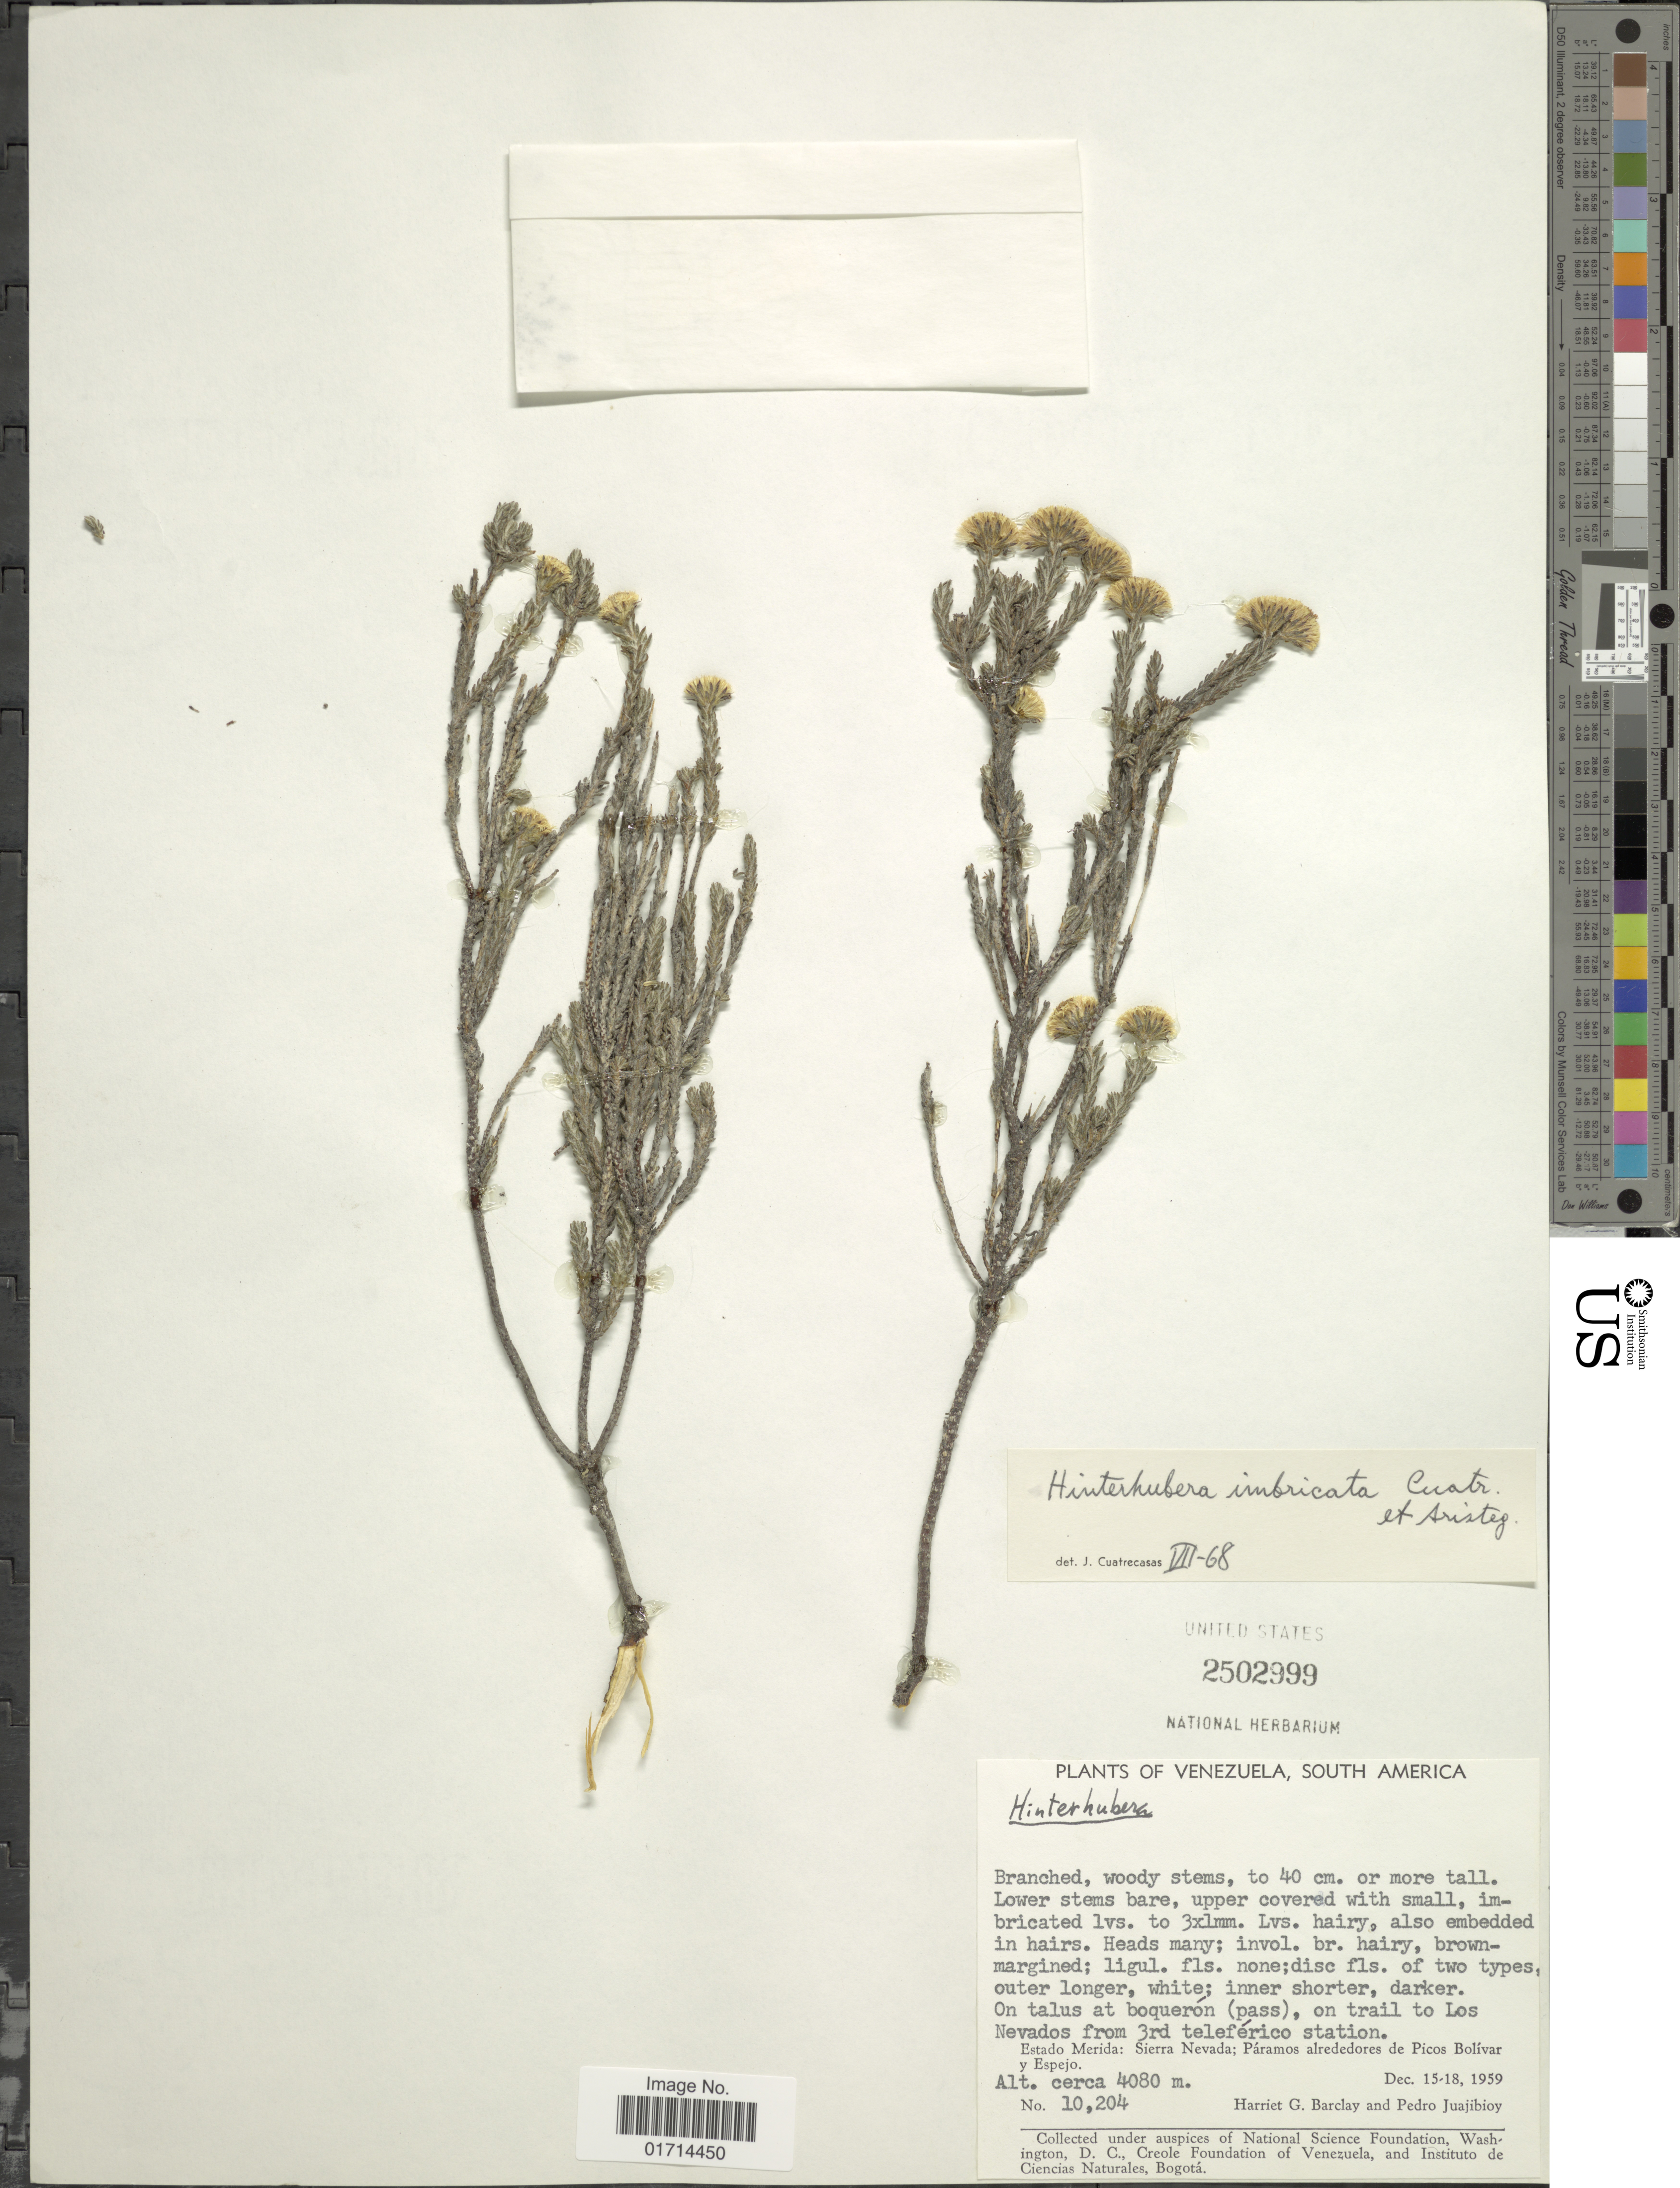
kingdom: Plantae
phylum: Tracheophyta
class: Magnoliopsida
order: Asterales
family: Asteraceae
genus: Hinterhubera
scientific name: Hinterhubera imbricata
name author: Cuatrec. & Aristeg.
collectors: H. G. Barclay & P. Juajibioy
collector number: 10204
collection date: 1959-12-15/1959-12-18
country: Venezuela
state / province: Mérida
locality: On trail to Los Nevados from 3rd teleferico station, Sierra Nevada, Paramos alrededores de Picos Bolivar y Espejo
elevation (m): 4080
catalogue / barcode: US 2502999